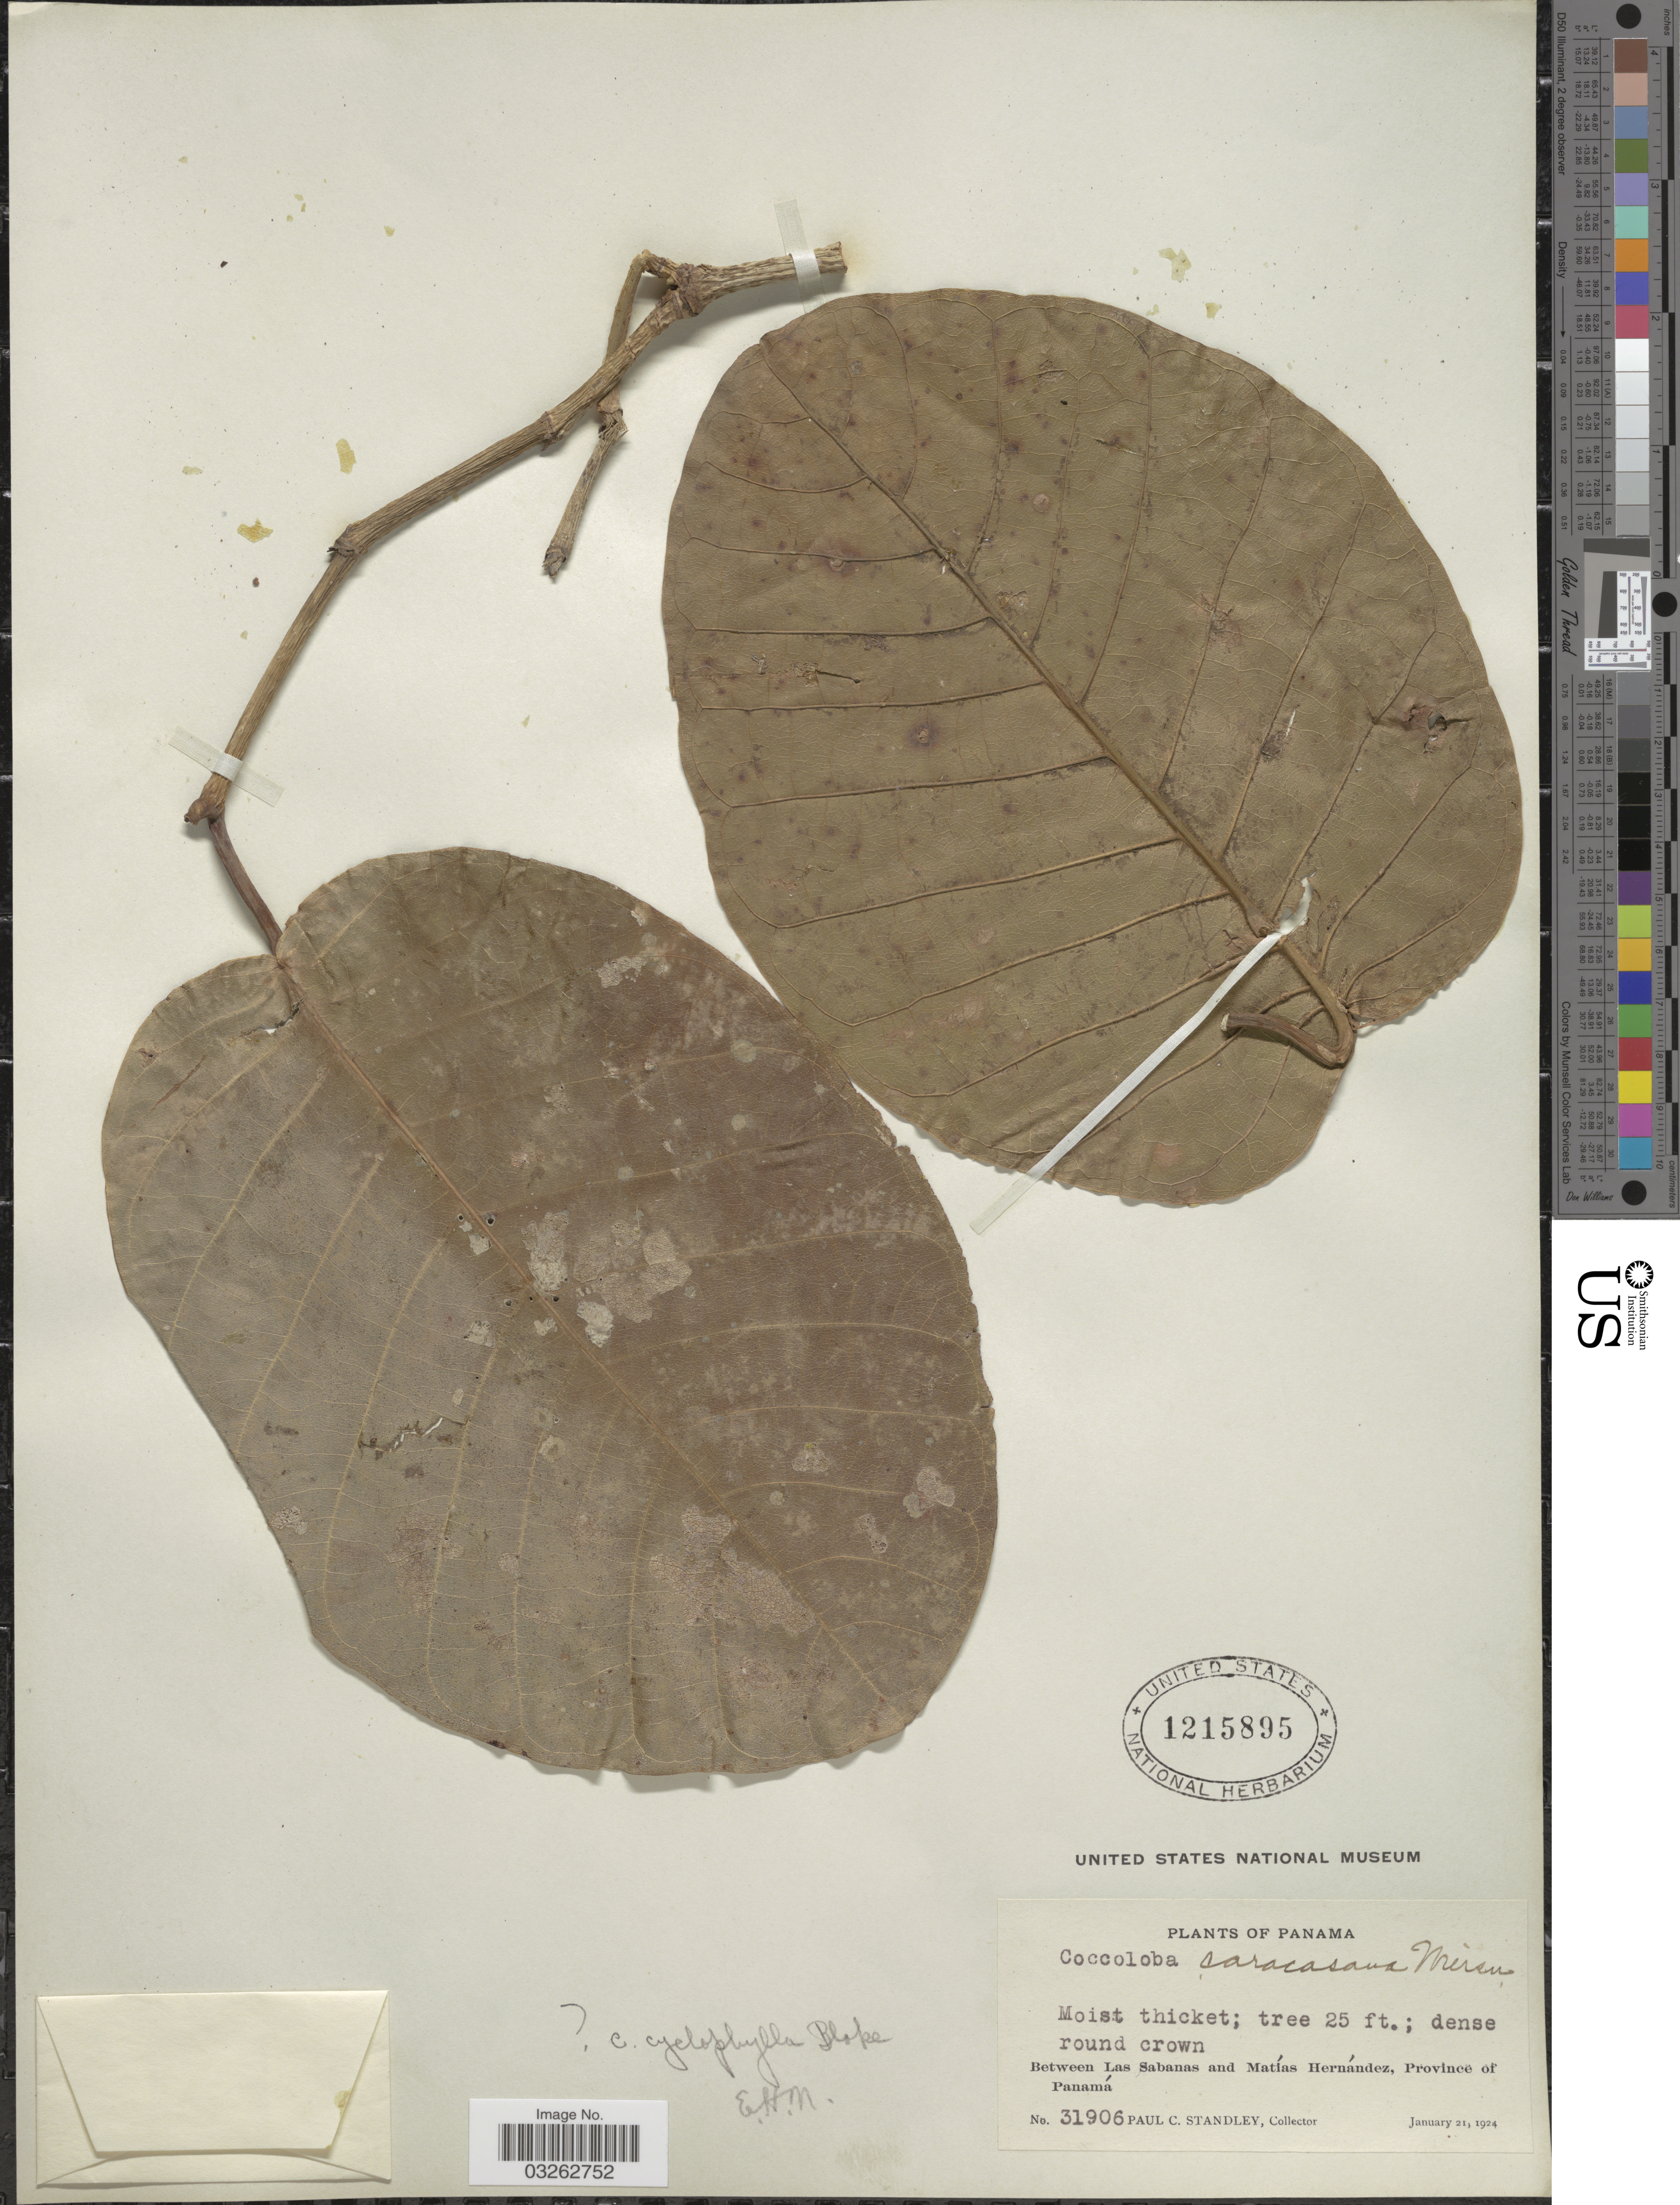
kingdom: Plantae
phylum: Tracheophyta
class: Magnoliopsida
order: Caryophyllales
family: Polygonaceae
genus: Coccoloba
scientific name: Coccoloba cyclophylla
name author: S.F. Blake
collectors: P. C. Standley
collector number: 31906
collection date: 1924-01-21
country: Panama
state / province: Panamá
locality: Between Las Sabanas and Matías Hernández.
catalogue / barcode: US 1215895